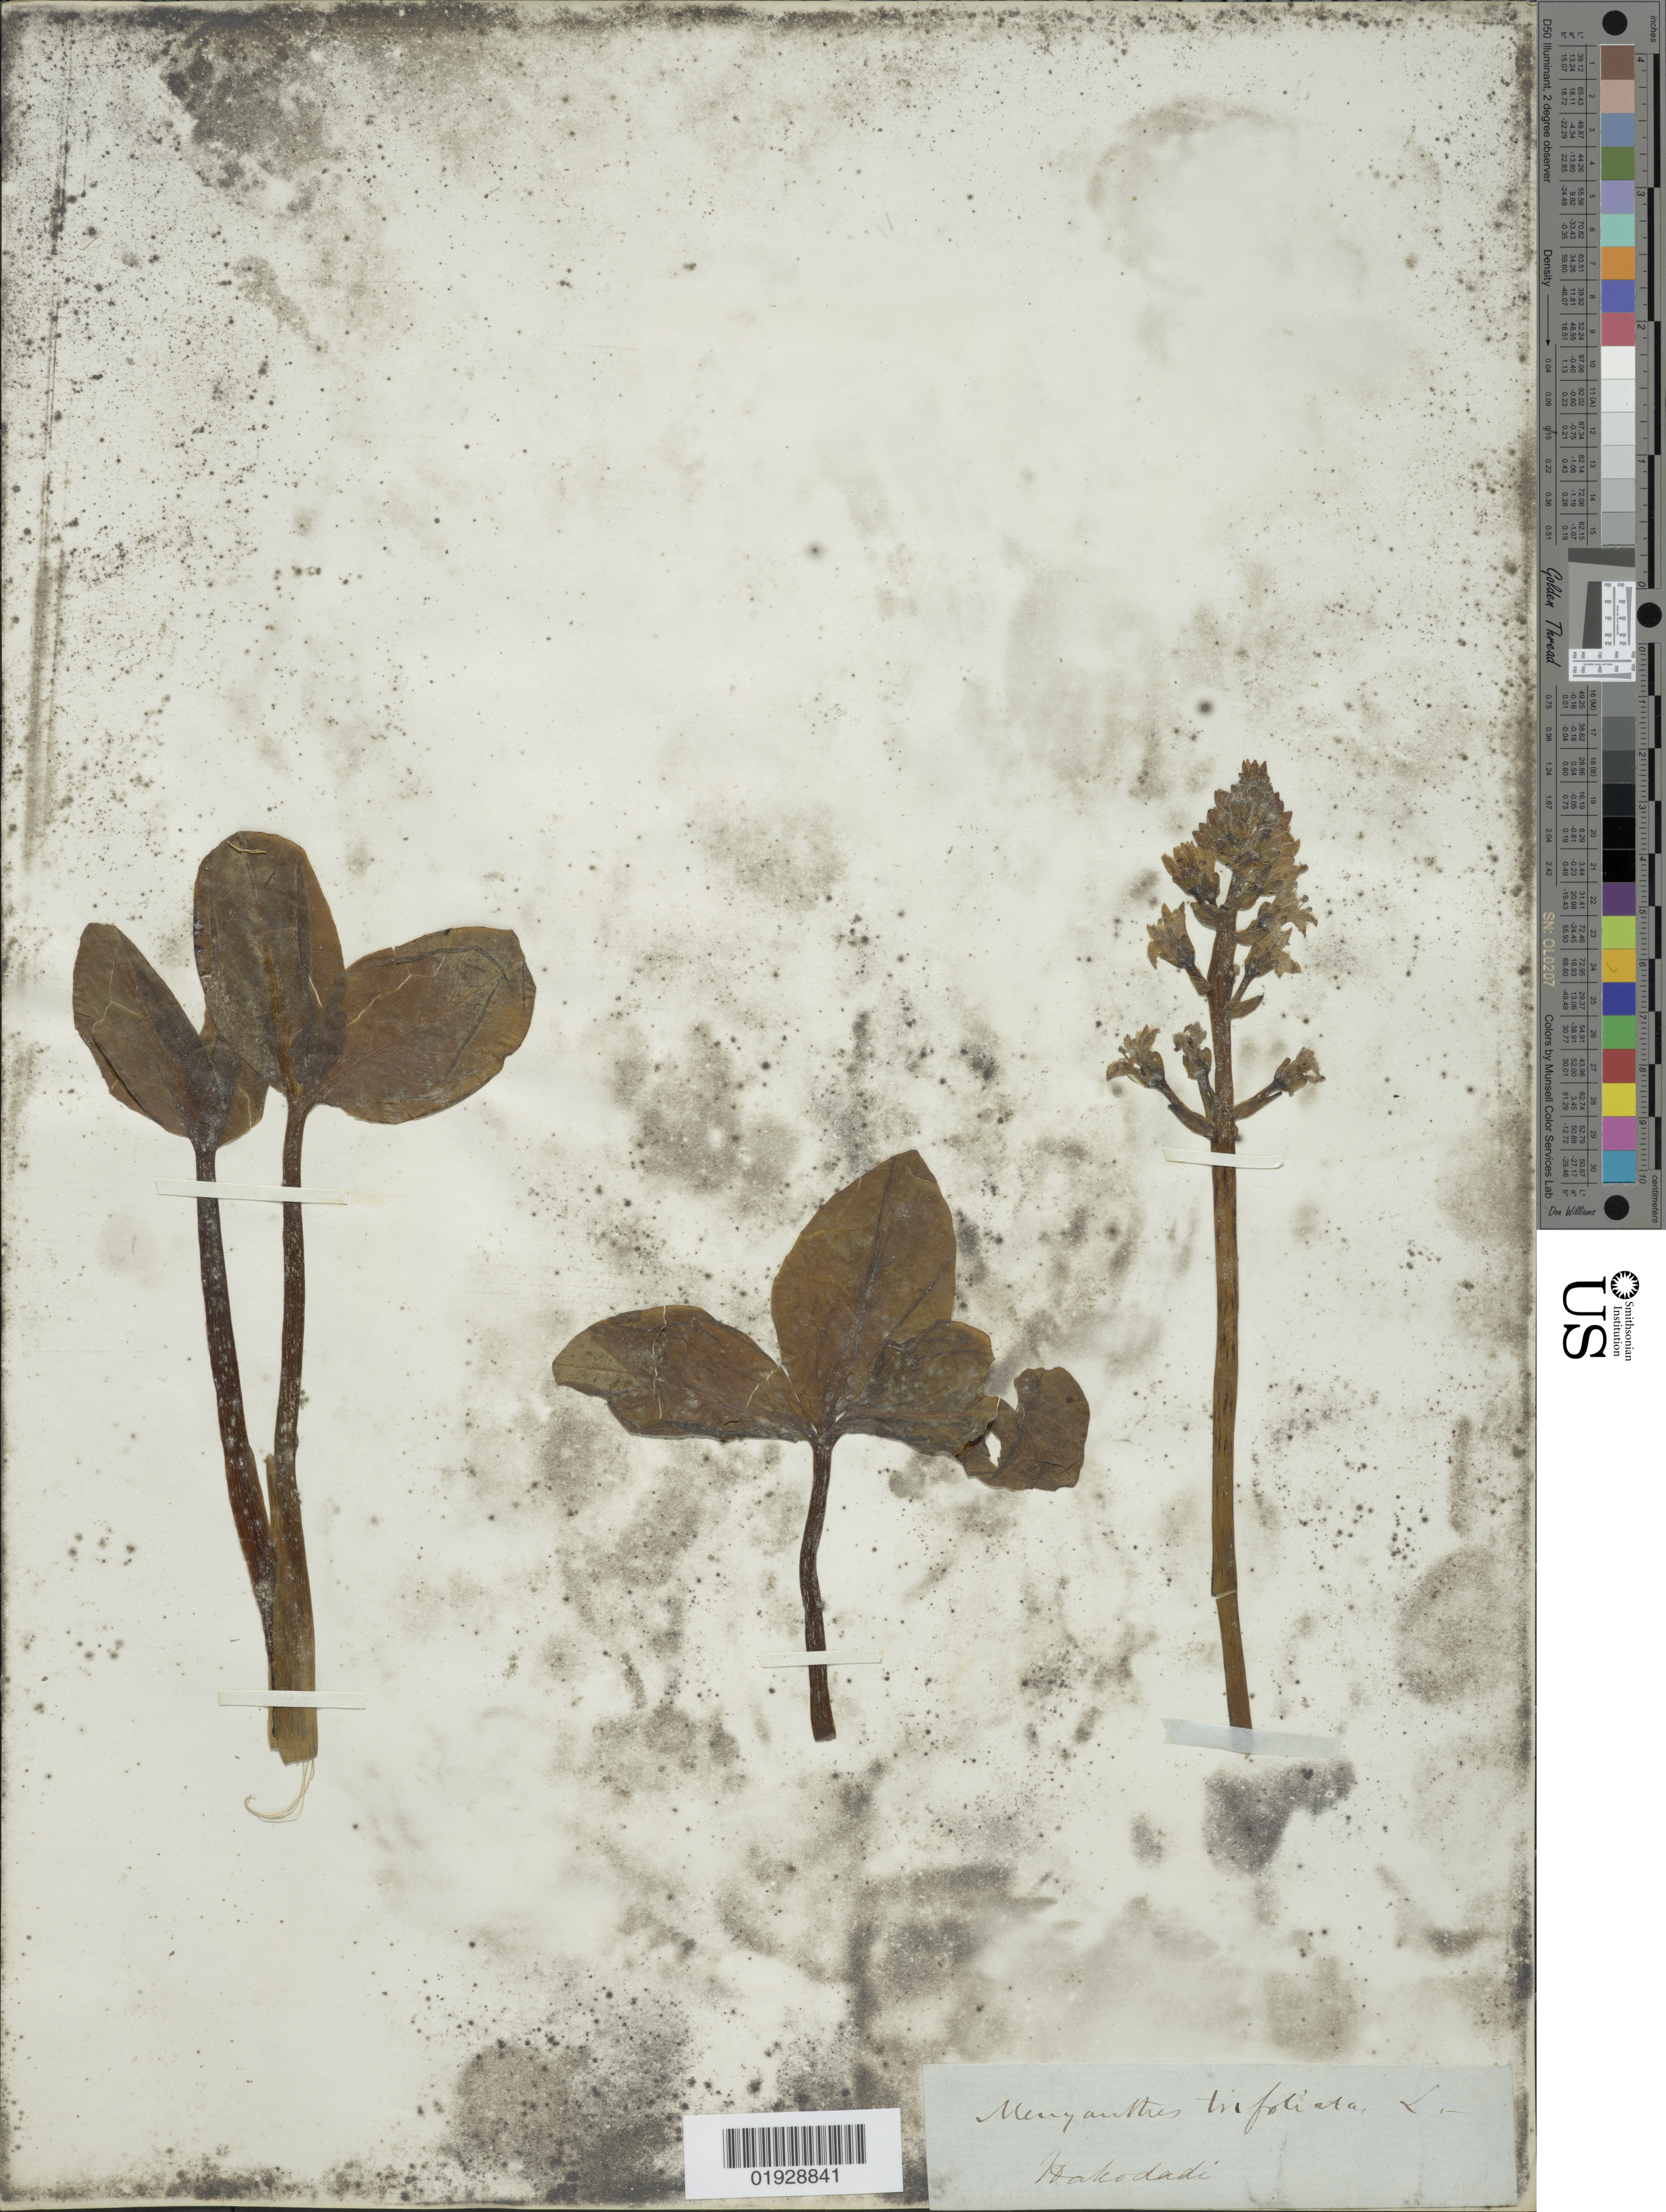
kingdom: Plantae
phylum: Tracheophyta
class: Magnoliopsida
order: Asterales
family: Menyanthaceae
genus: Menyanthes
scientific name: Menyanthes trifoliata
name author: L.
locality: Hakodadi